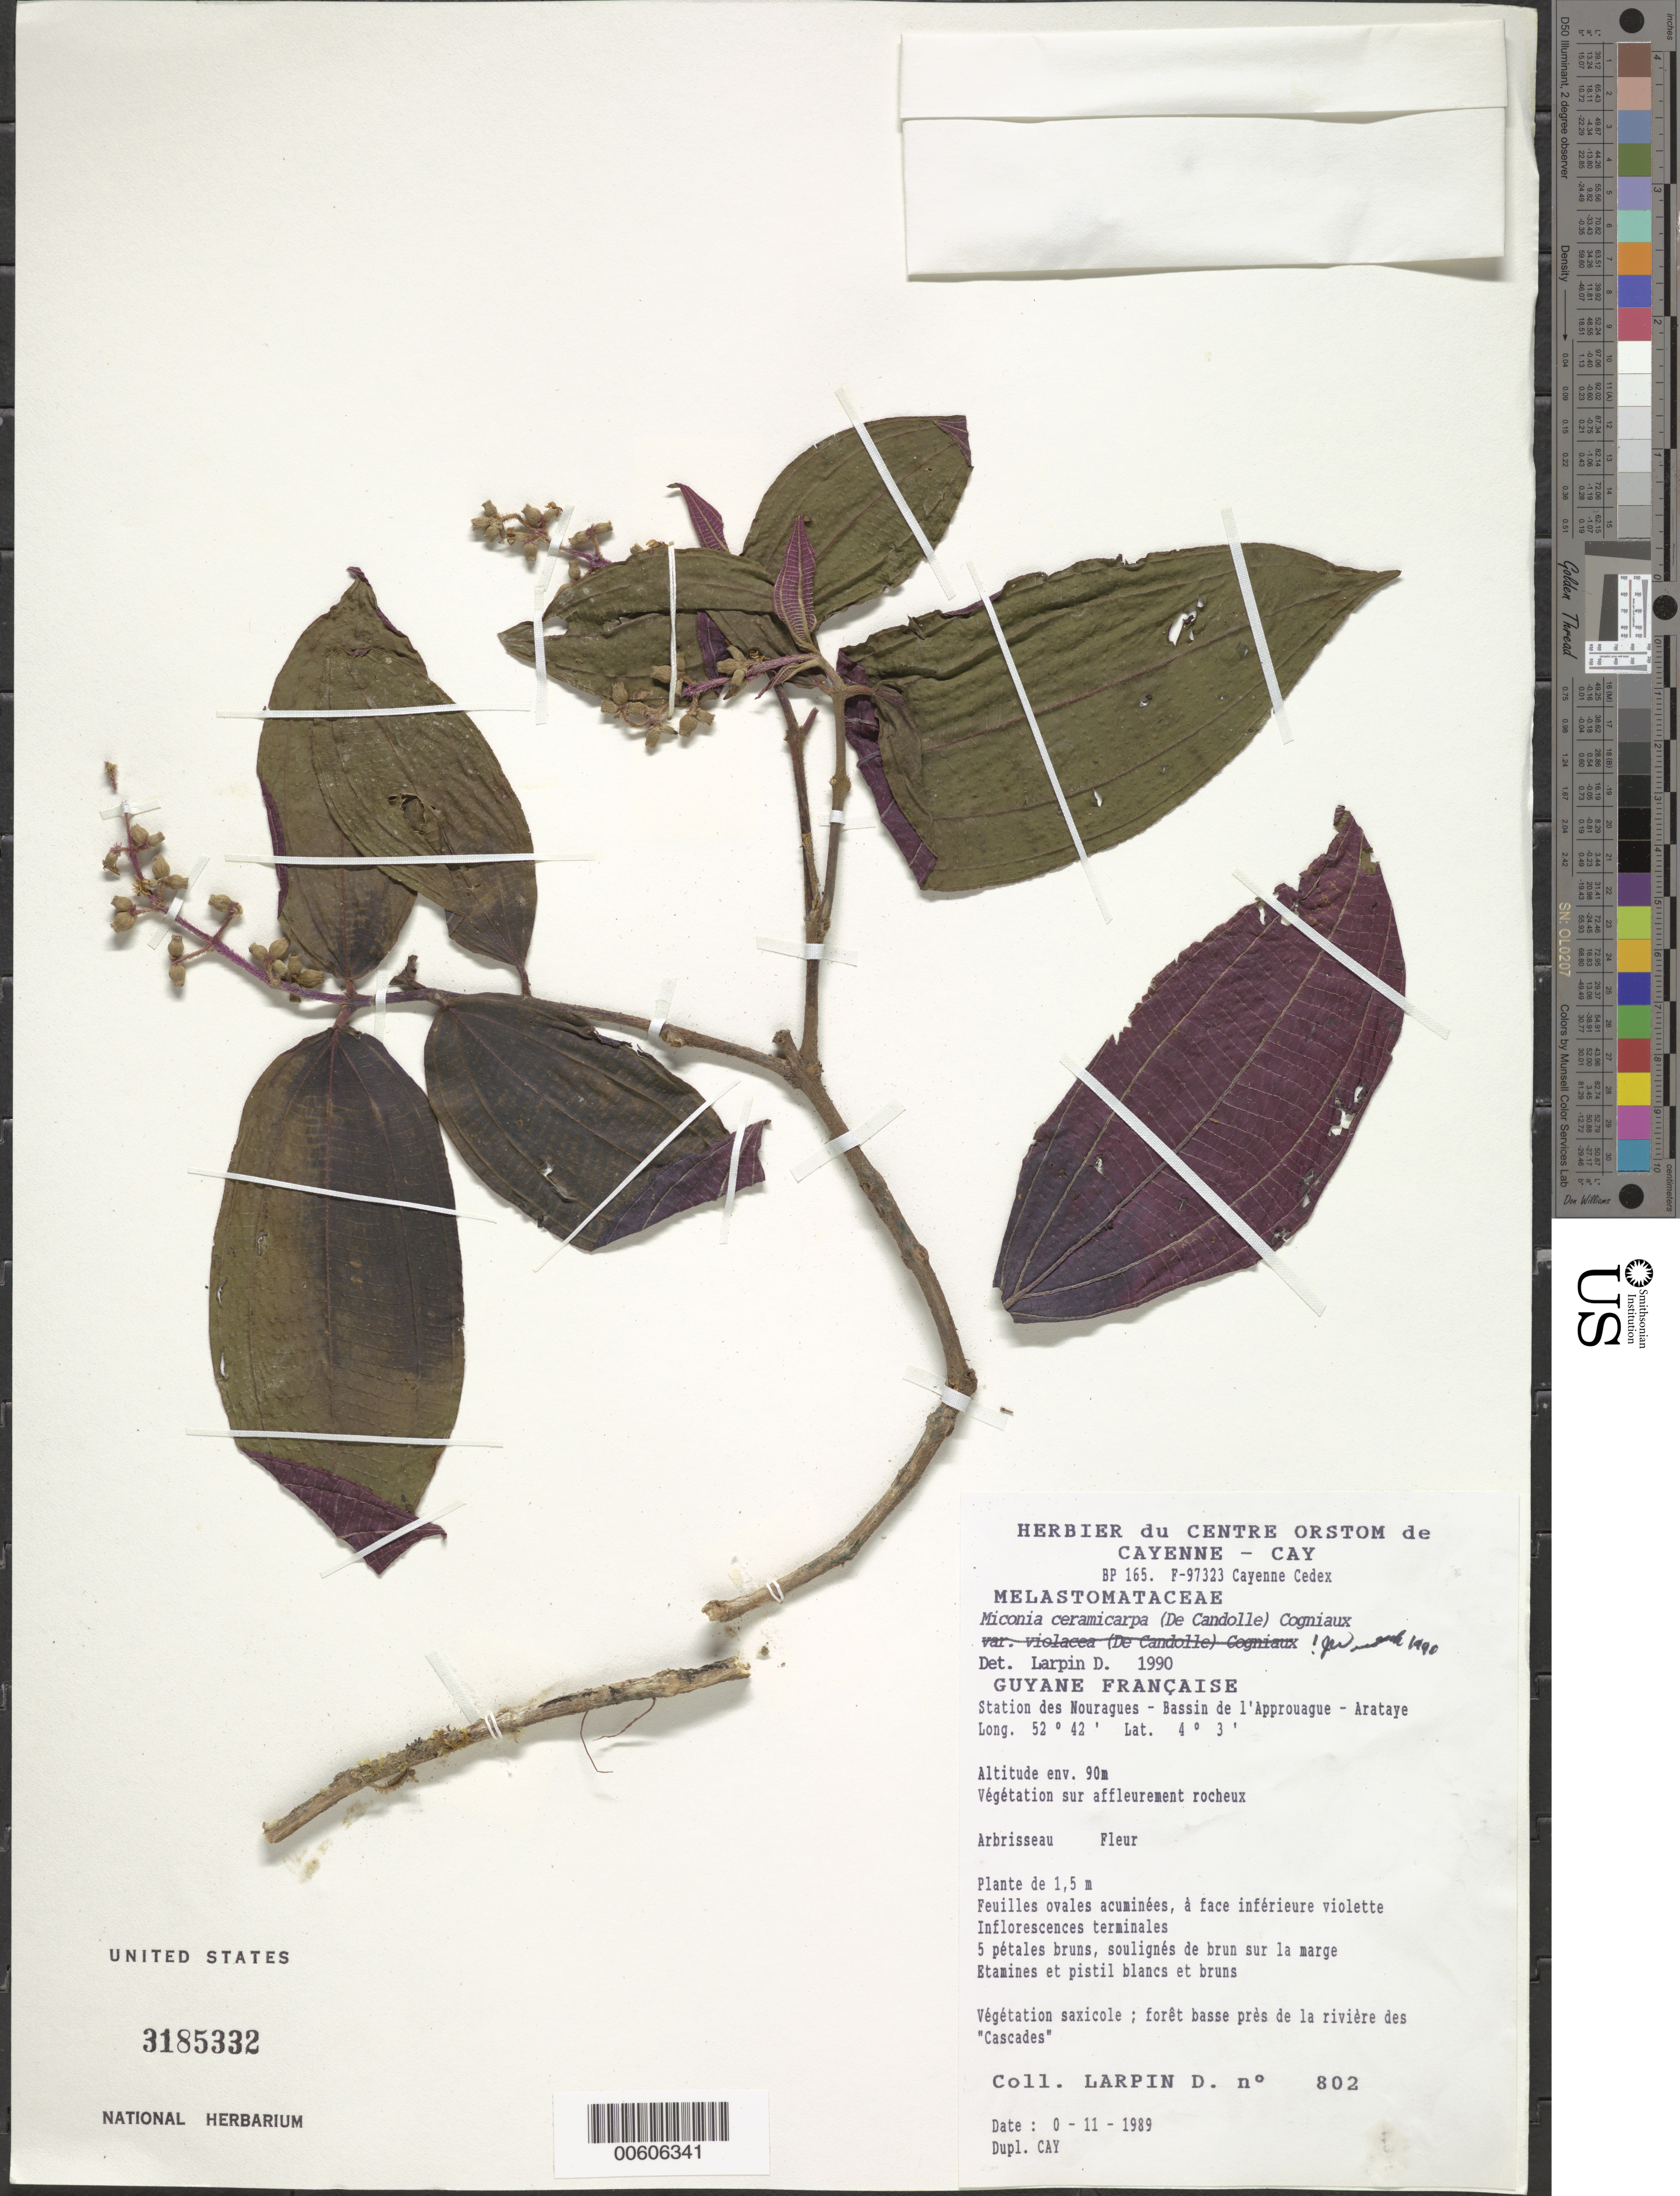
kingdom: Plantae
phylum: Tracheophyta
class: Magnoliopsida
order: Myrtales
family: Melastomataceae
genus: Miconia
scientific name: Miconia ceramicarpa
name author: (DC.) Cogn.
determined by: Wurdack, John J., (US), US (UNITED STATES)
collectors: D. Larpin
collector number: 802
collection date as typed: Nov-89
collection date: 1989-11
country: French Guiana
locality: Station des Nouragues, Bassin de l'Approuague, Arataye; pres de la riviere des "Cascades"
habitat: Vegetation sur affleurement rocheux; veg saxicole; foret basse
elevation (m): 90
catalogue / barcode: US 3185332